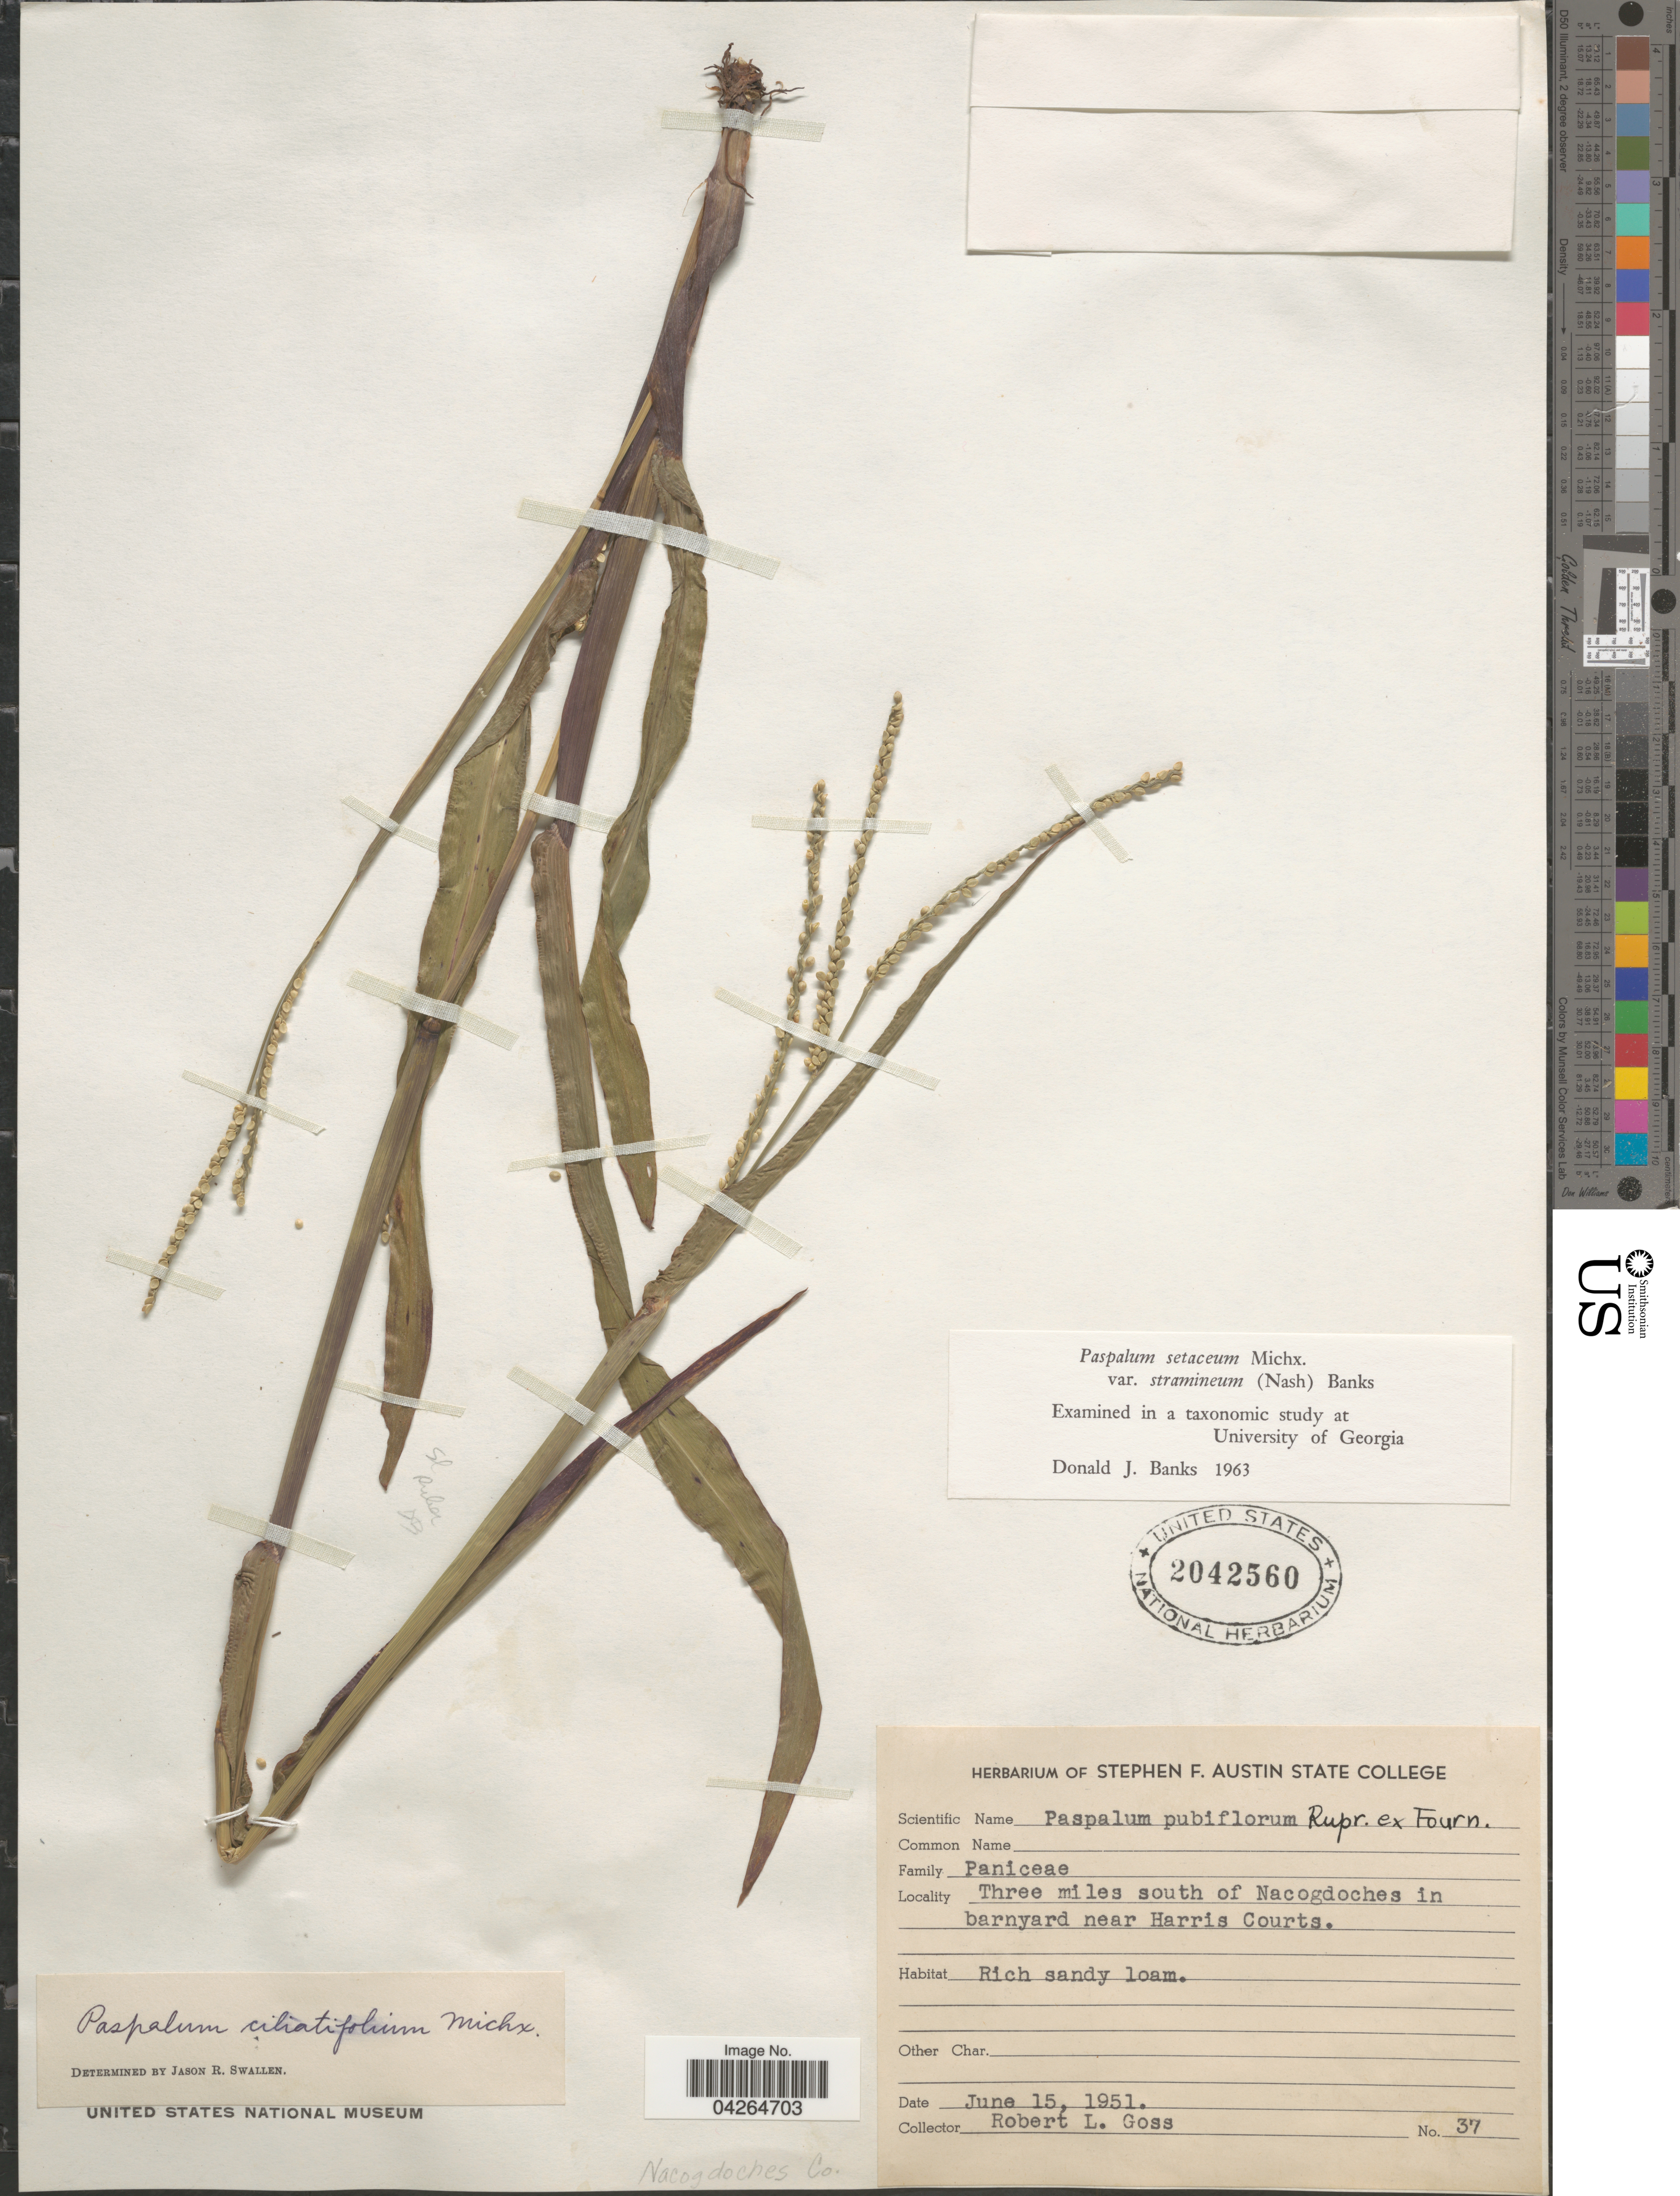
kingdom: Plantae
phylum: Tracheophyta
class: Liliopsida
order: Poales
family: Poaceae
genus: Paspalum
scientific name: Paspalum setaceum var. stramineum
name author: (Nash) D.J. Banks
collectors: R. Goss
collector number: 37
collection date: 1951-06-15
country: United States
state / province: Texas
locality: Three miles south of Nacogdoches in barnyard near Harris Courts. Nacogdoches Co.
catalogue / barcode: US 2042560